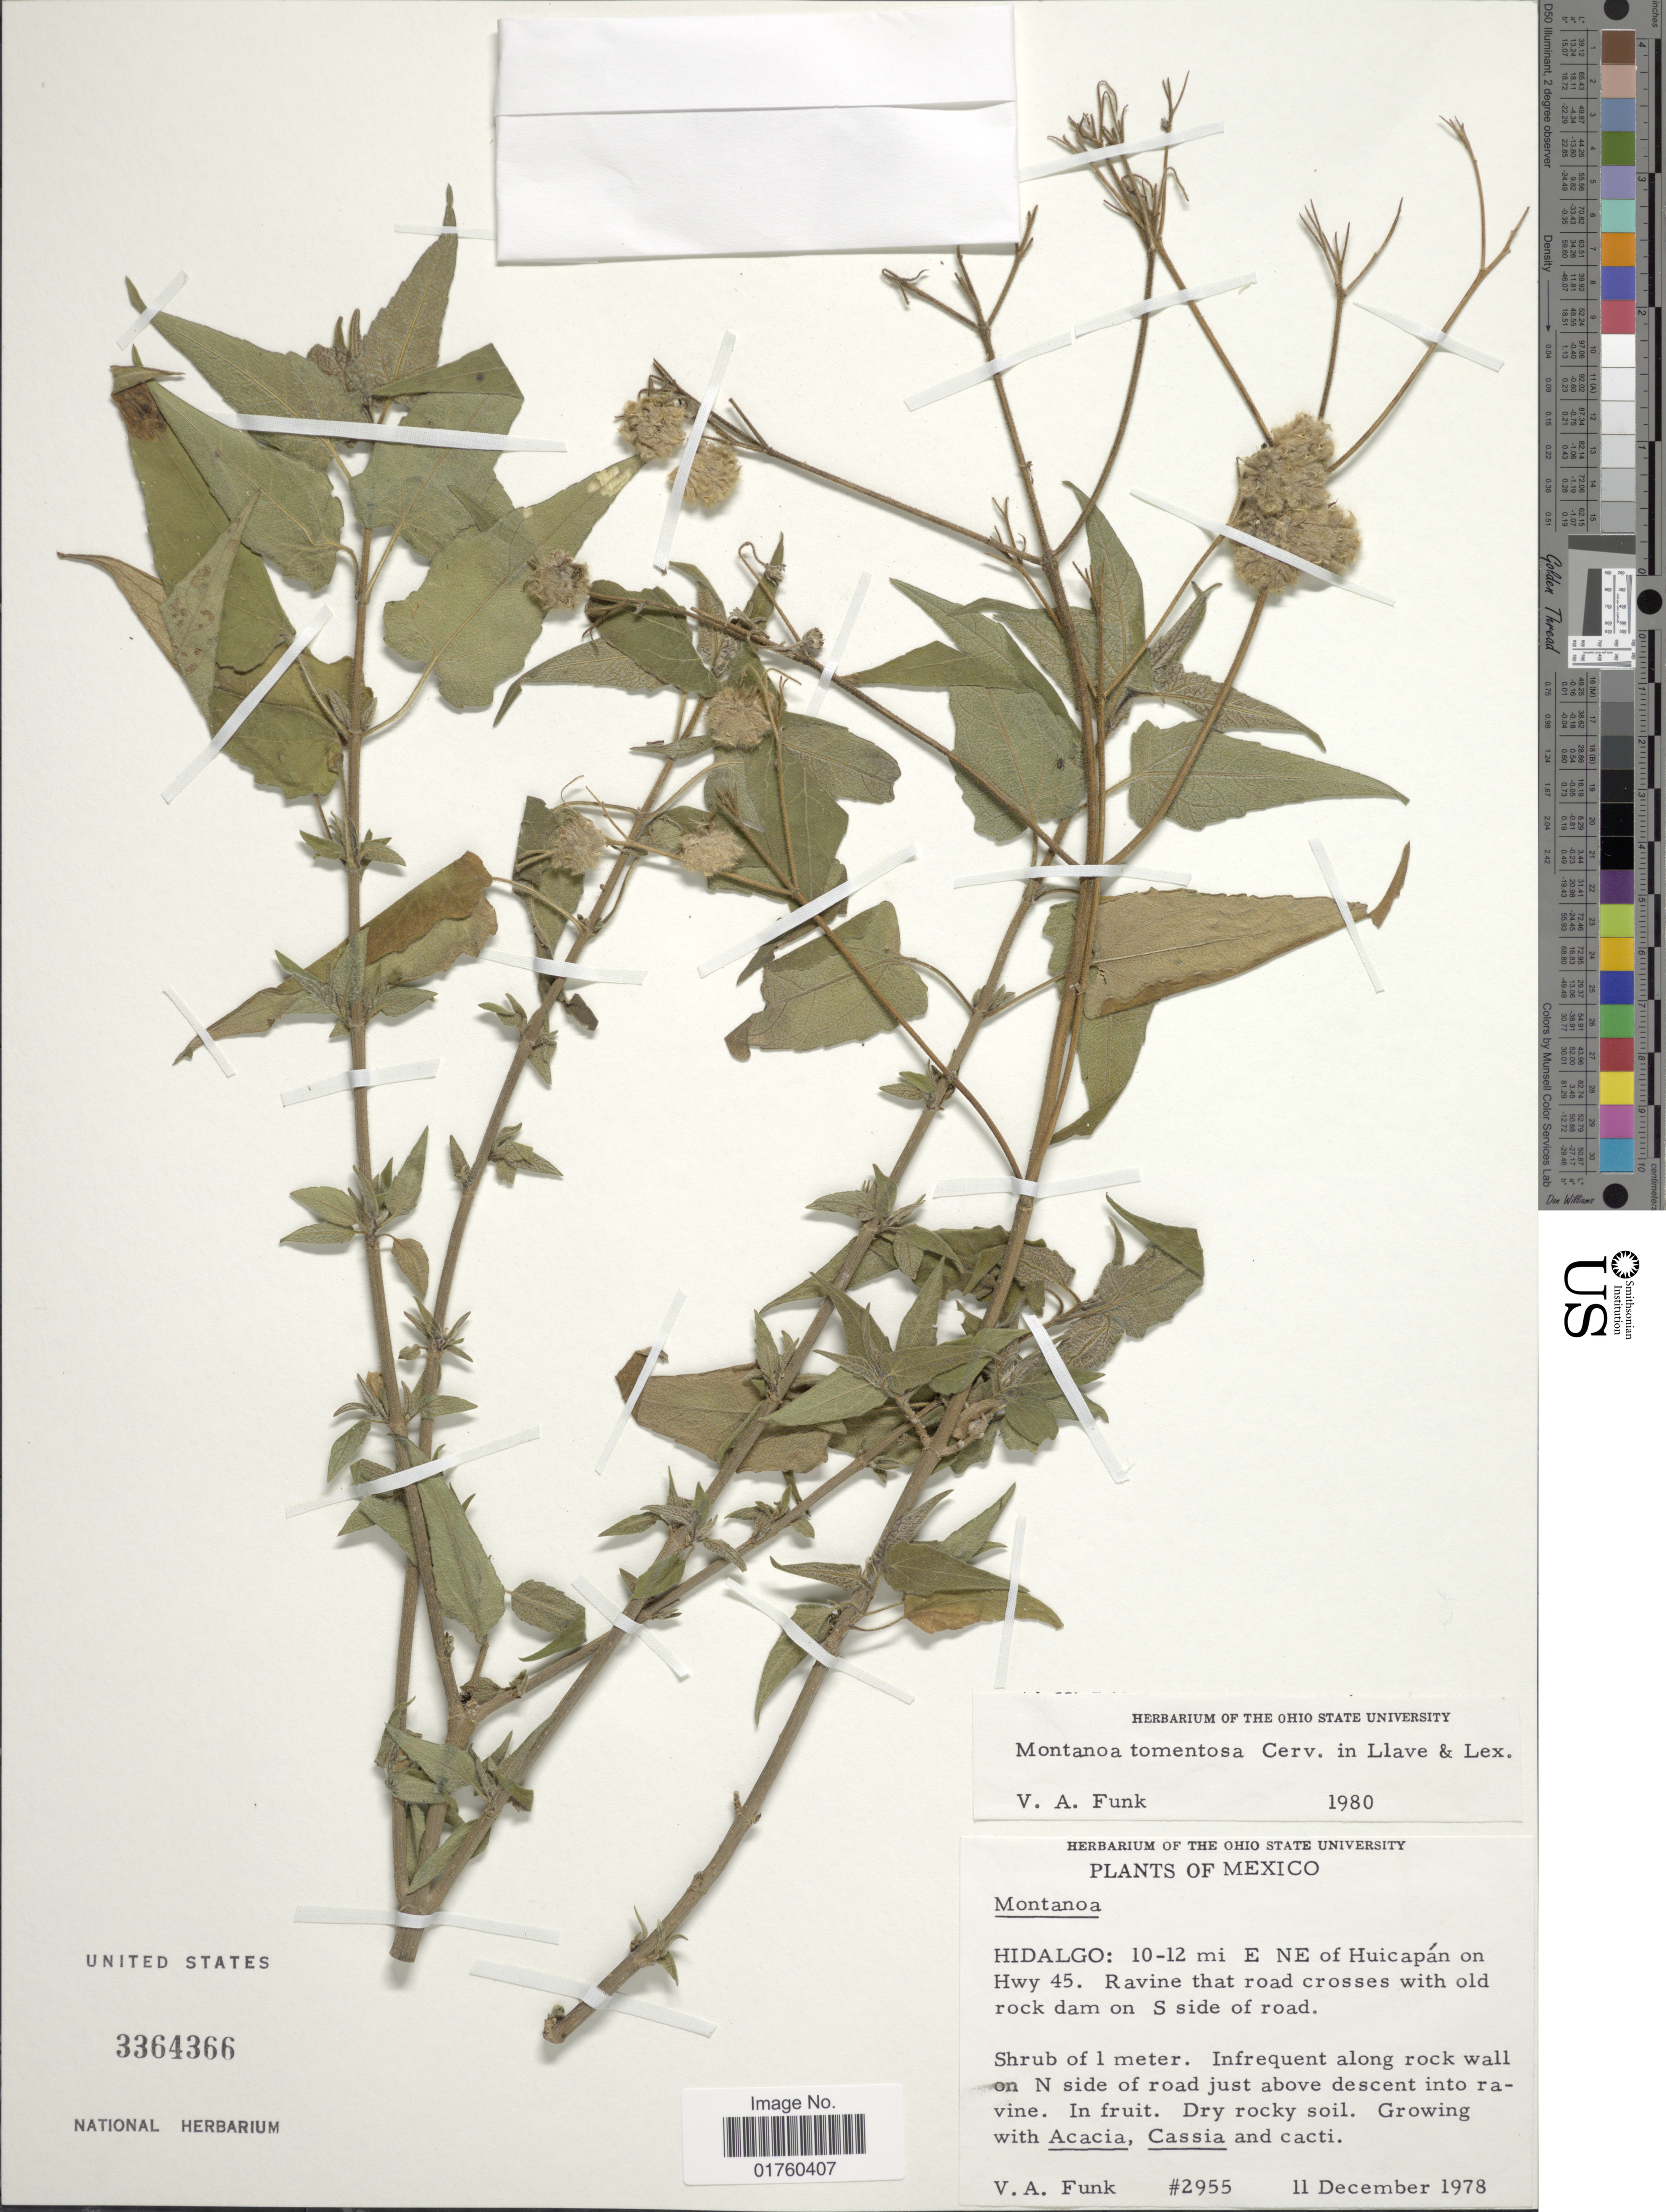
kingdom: Plantae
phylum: Tracheophyta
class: Magnoliopsida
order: Asterales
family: Asteraceae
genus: Montanoa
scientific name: Montanoa tomentosa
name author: Cerv.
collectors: V. Funk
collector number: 2955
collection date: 1978-12-11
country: Mexico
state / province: Hidalgo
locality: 10-12 mi E NE of Huicapan on Hwy 45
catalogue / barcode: US 3364366